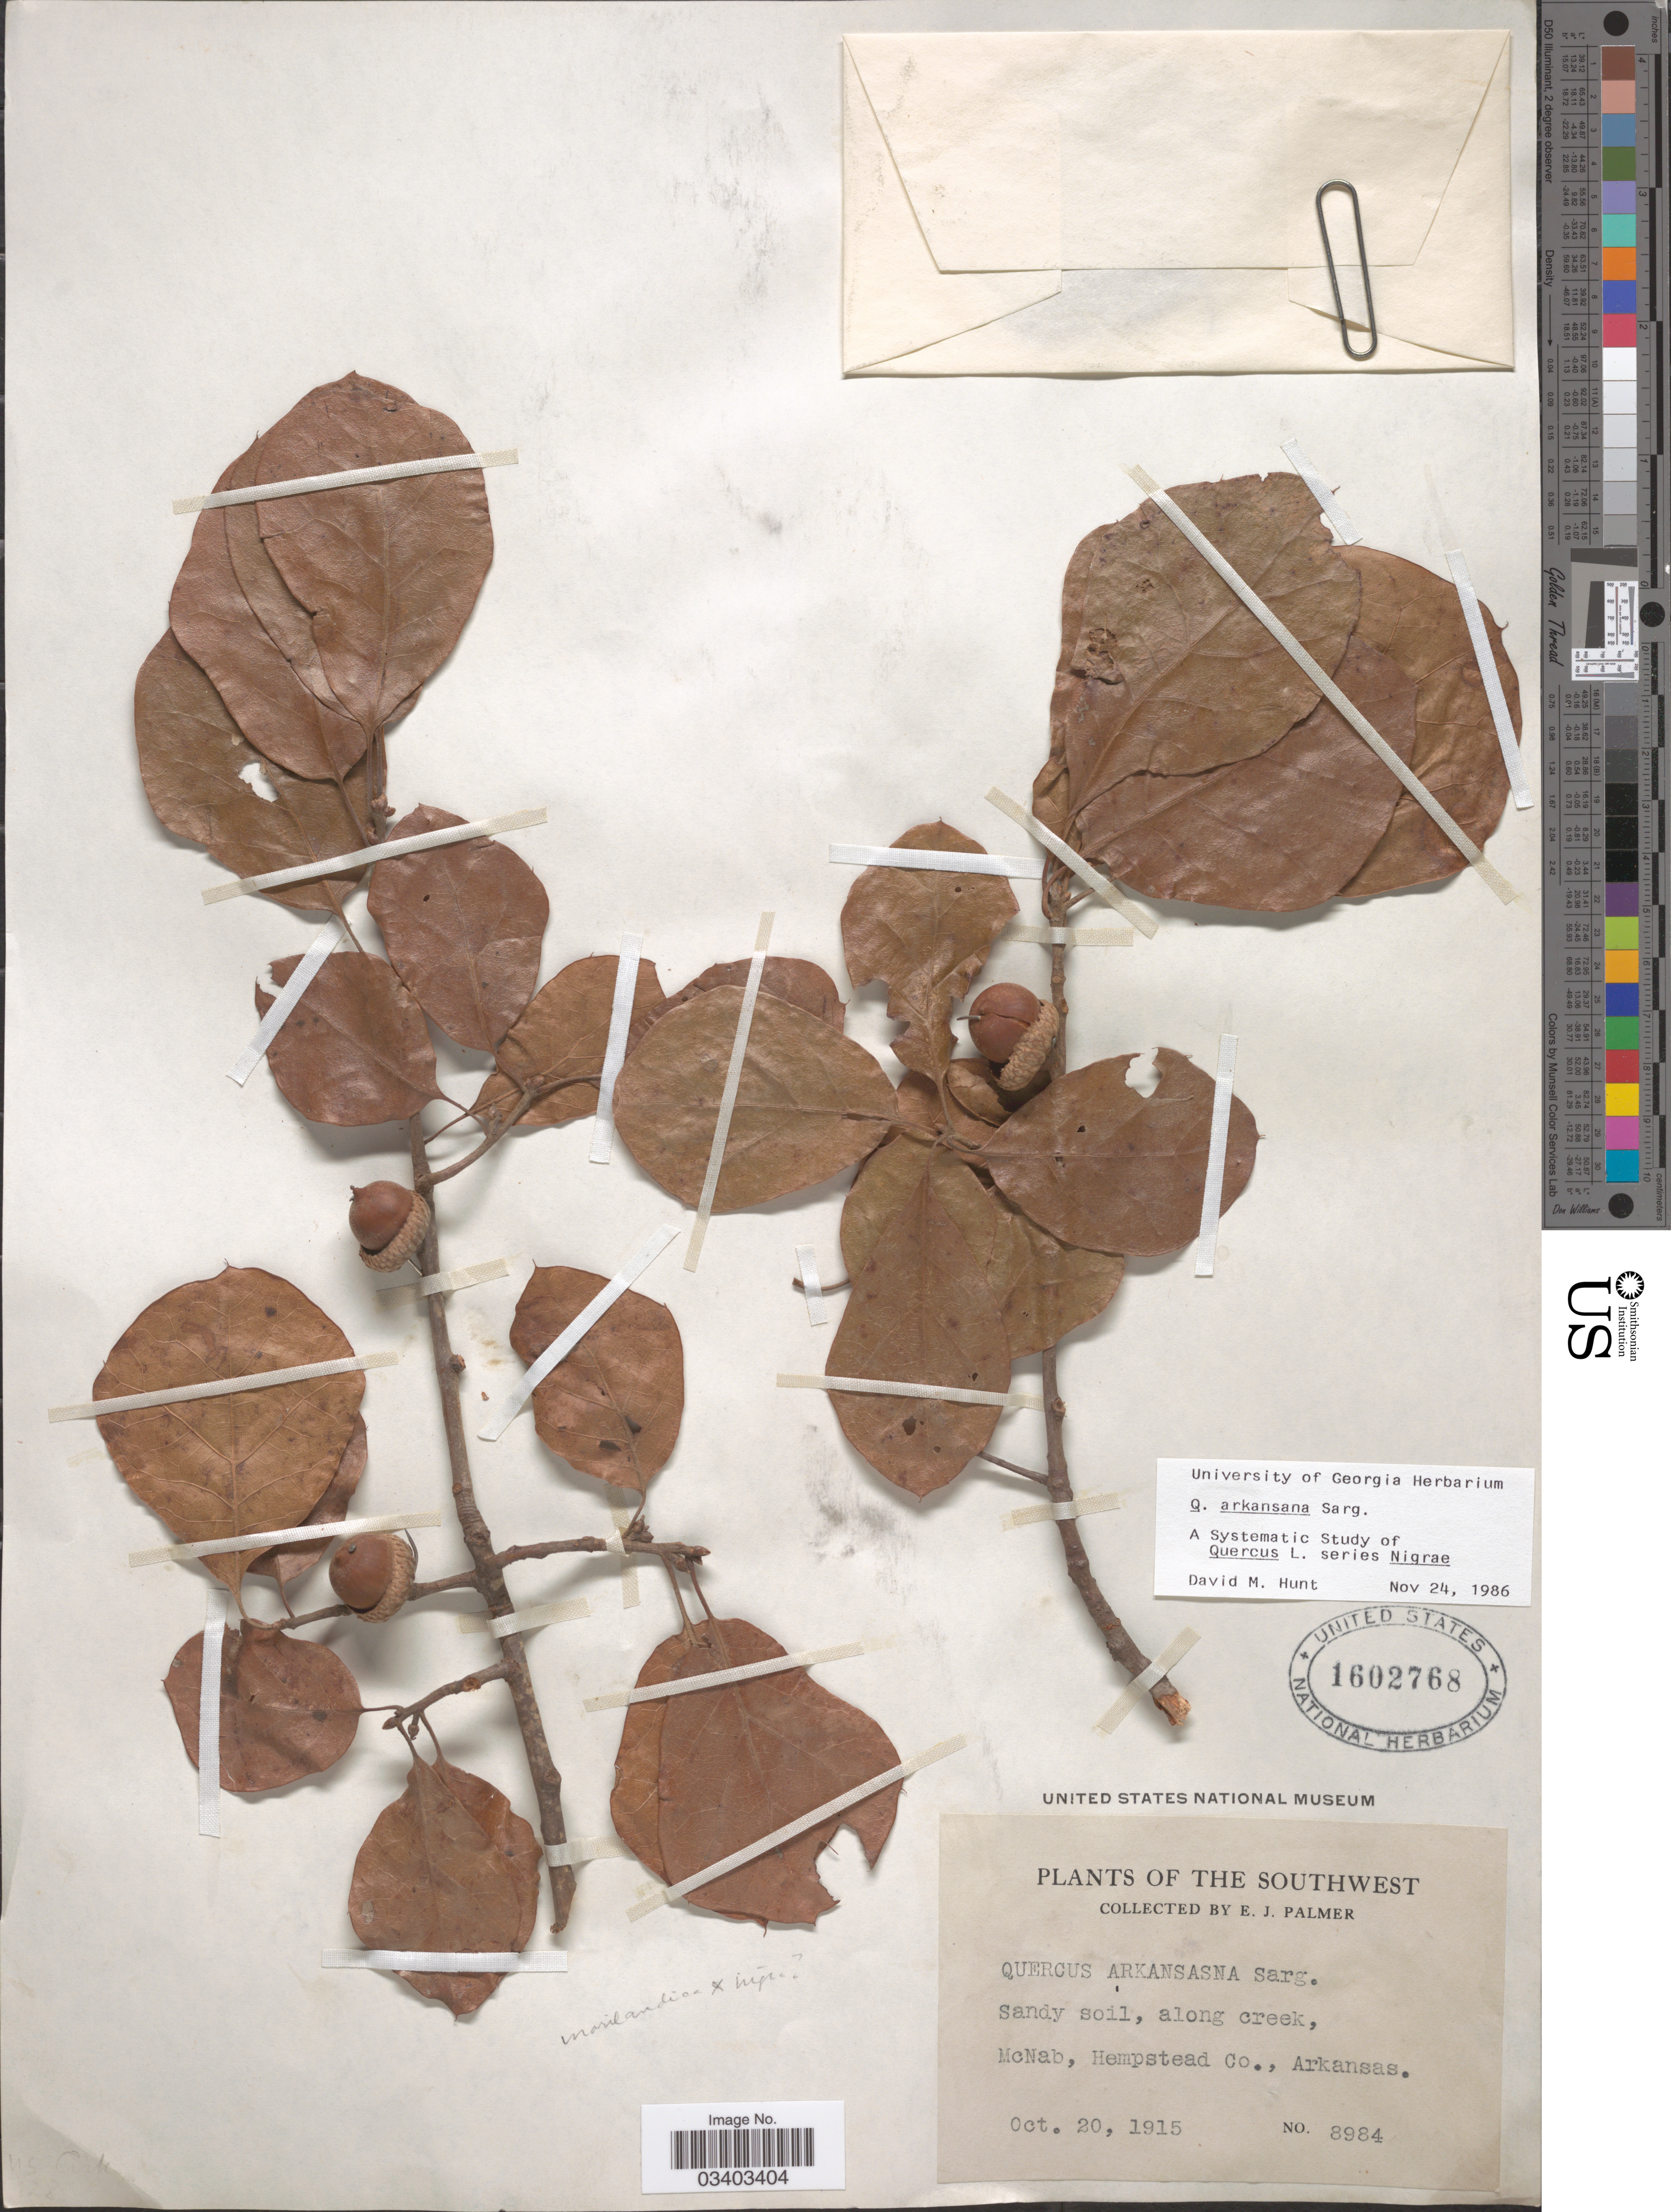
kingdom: Plantae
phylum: Tracheophyta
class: Magnoliopsida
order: Fagales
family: Fagaceae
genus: Quercus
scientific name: Quercus breviloba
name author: (Torr.) Sarg.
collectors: E. J. Palmer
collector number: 8984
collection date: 1915-10-20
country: United States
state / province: Arkansas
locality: Southwest, along creek. McNab, Hempstead Co.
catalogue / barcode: US 1602768